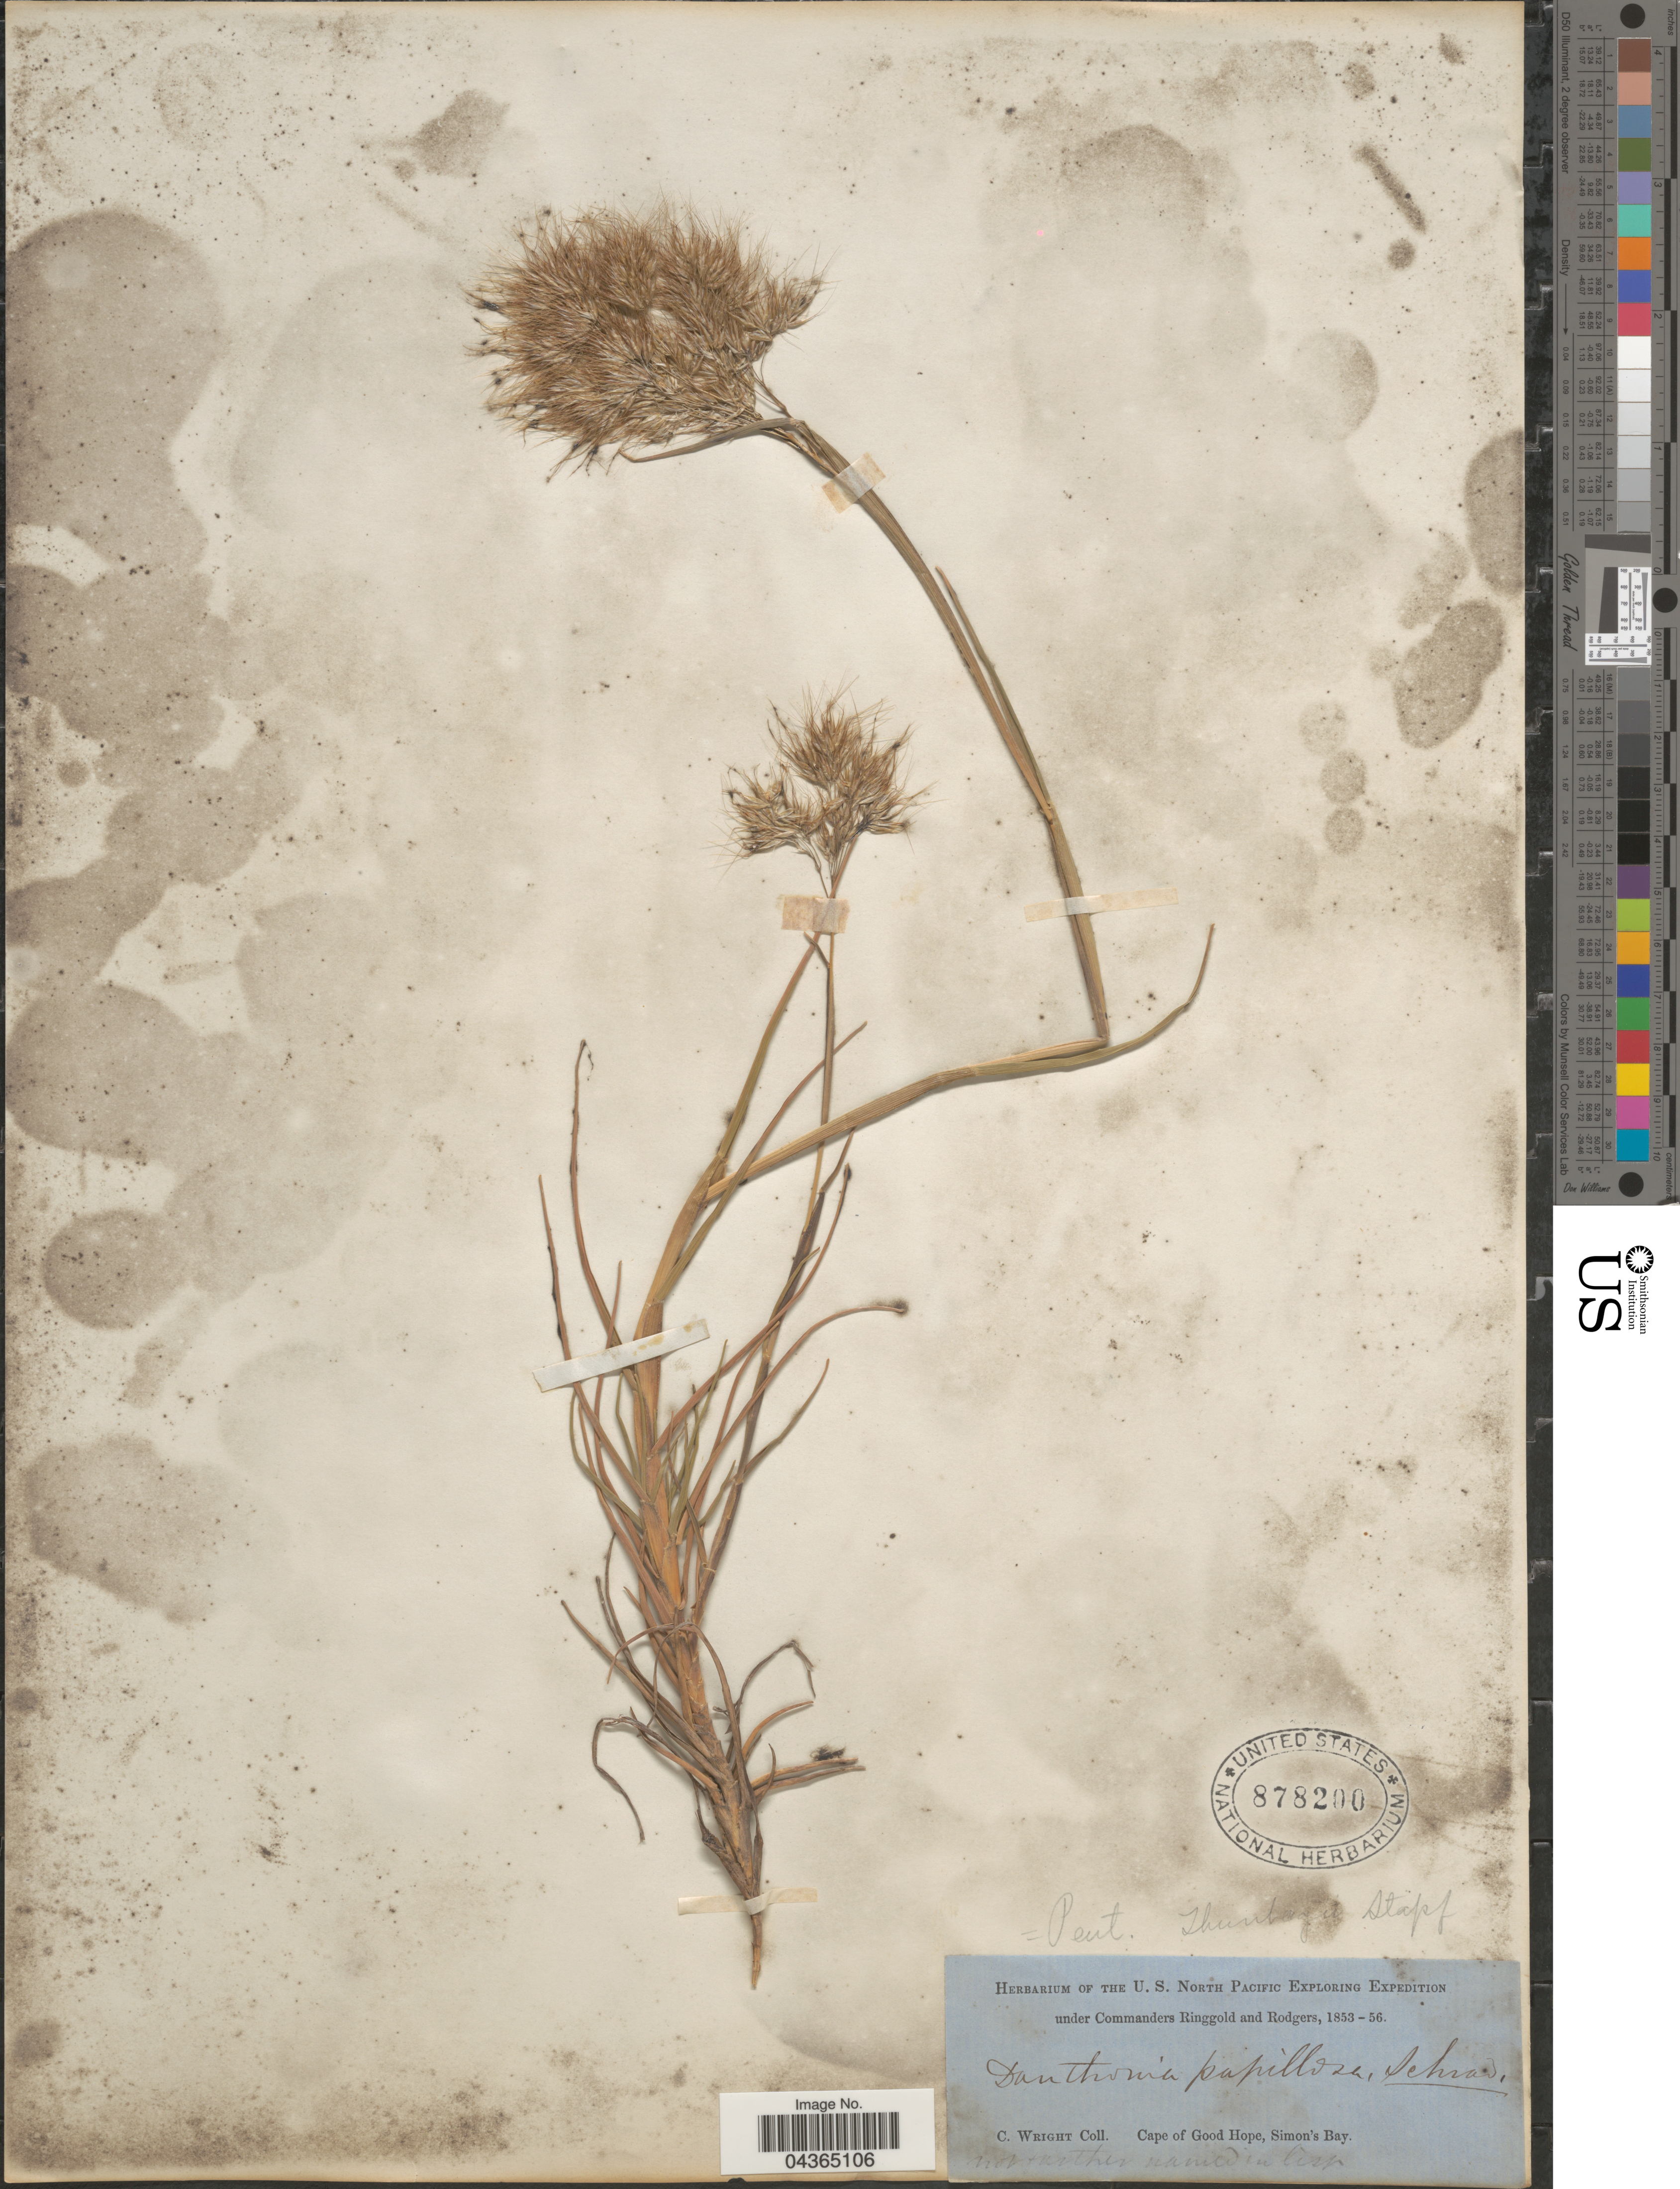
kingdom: Plantae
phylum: Tracheophyta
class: Liliopsida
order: Poales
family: Poaceae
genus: Pentameris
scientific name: Pentameris pallida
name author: (Thunb.) Galley & H.P. Linder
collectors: C. Wright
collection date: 1853/1856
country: South Africa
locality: The U.S. North Pacific Exploring Expedition under Commanders Ringgold and Rodgers, 1853-56. Cape of Good Hope, Simon's Bay.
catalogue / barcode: US 878200